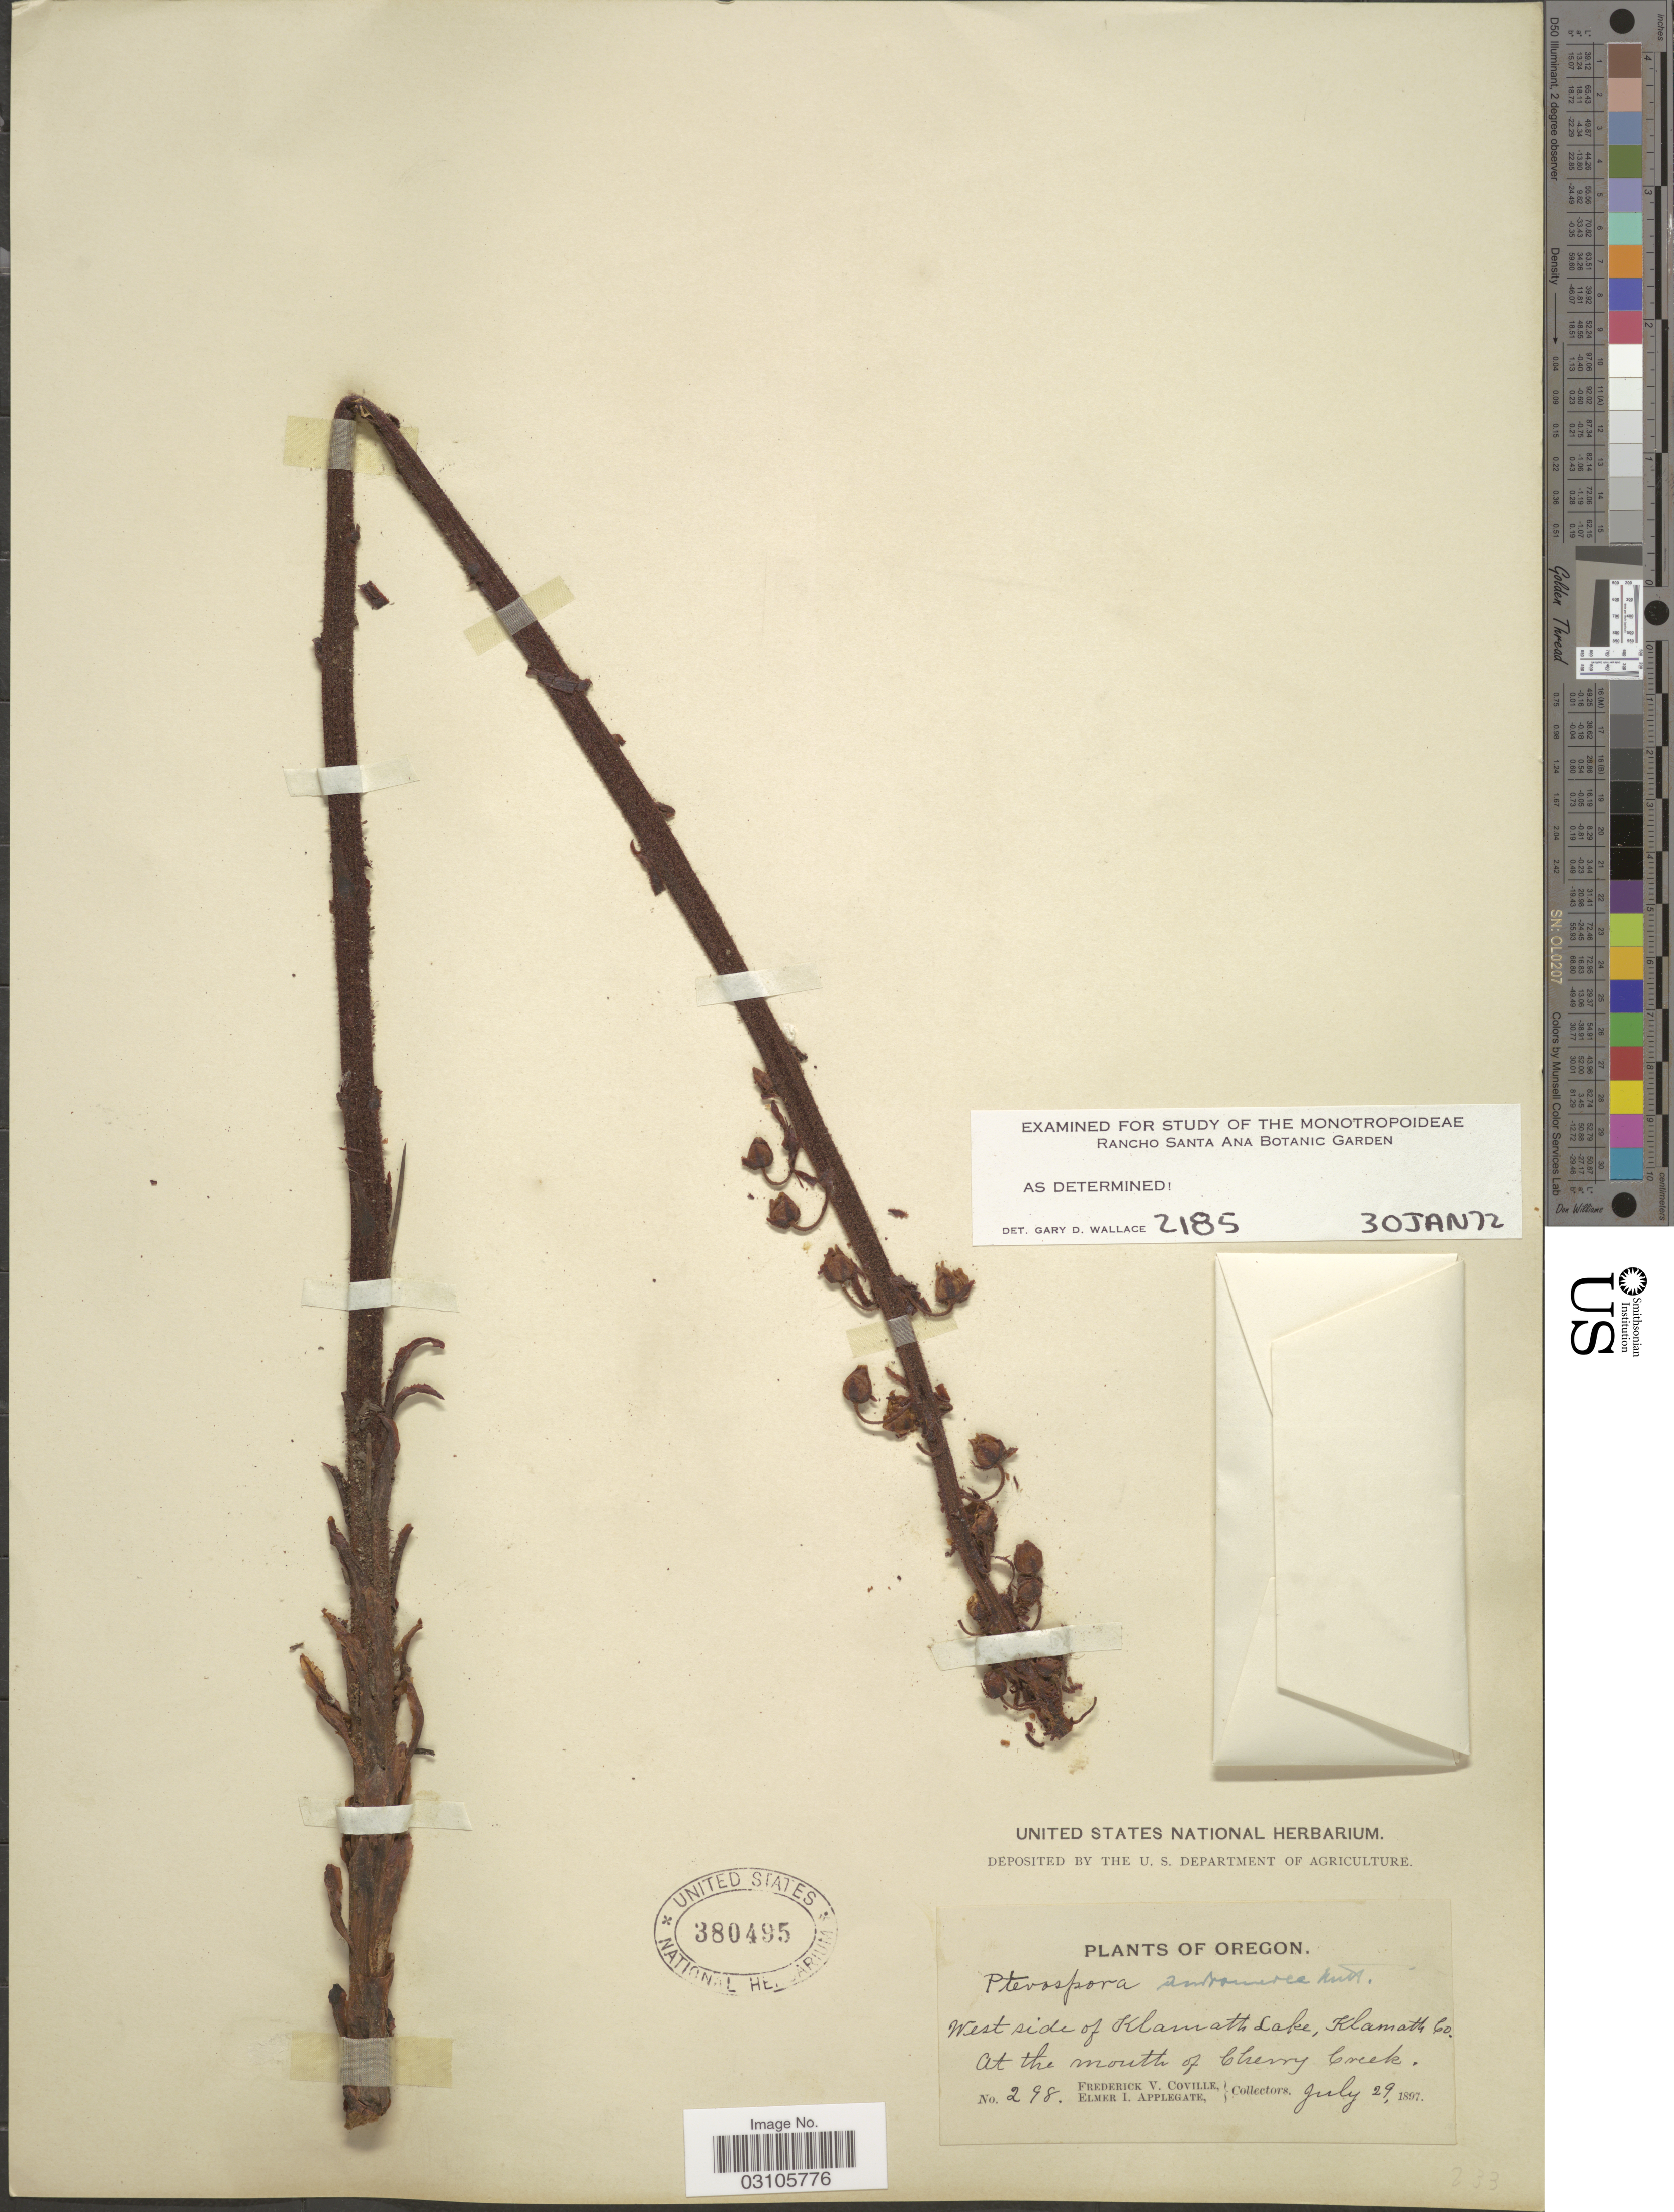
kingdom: Plantae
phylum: Tracheophyta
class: Magnoliopsida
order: Ericales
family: Ericaceae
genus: Pterospora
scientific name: Pterospora andromedea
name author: Nutt.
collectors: F. V. Coville & E. I. Applegate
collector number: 298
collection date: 1897-07-29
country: United States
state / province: Oregon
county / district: Klamath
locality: West side of Klamath Lake, Klamath Co. At the mouth of Cherry Creek.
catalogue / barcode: US 380495